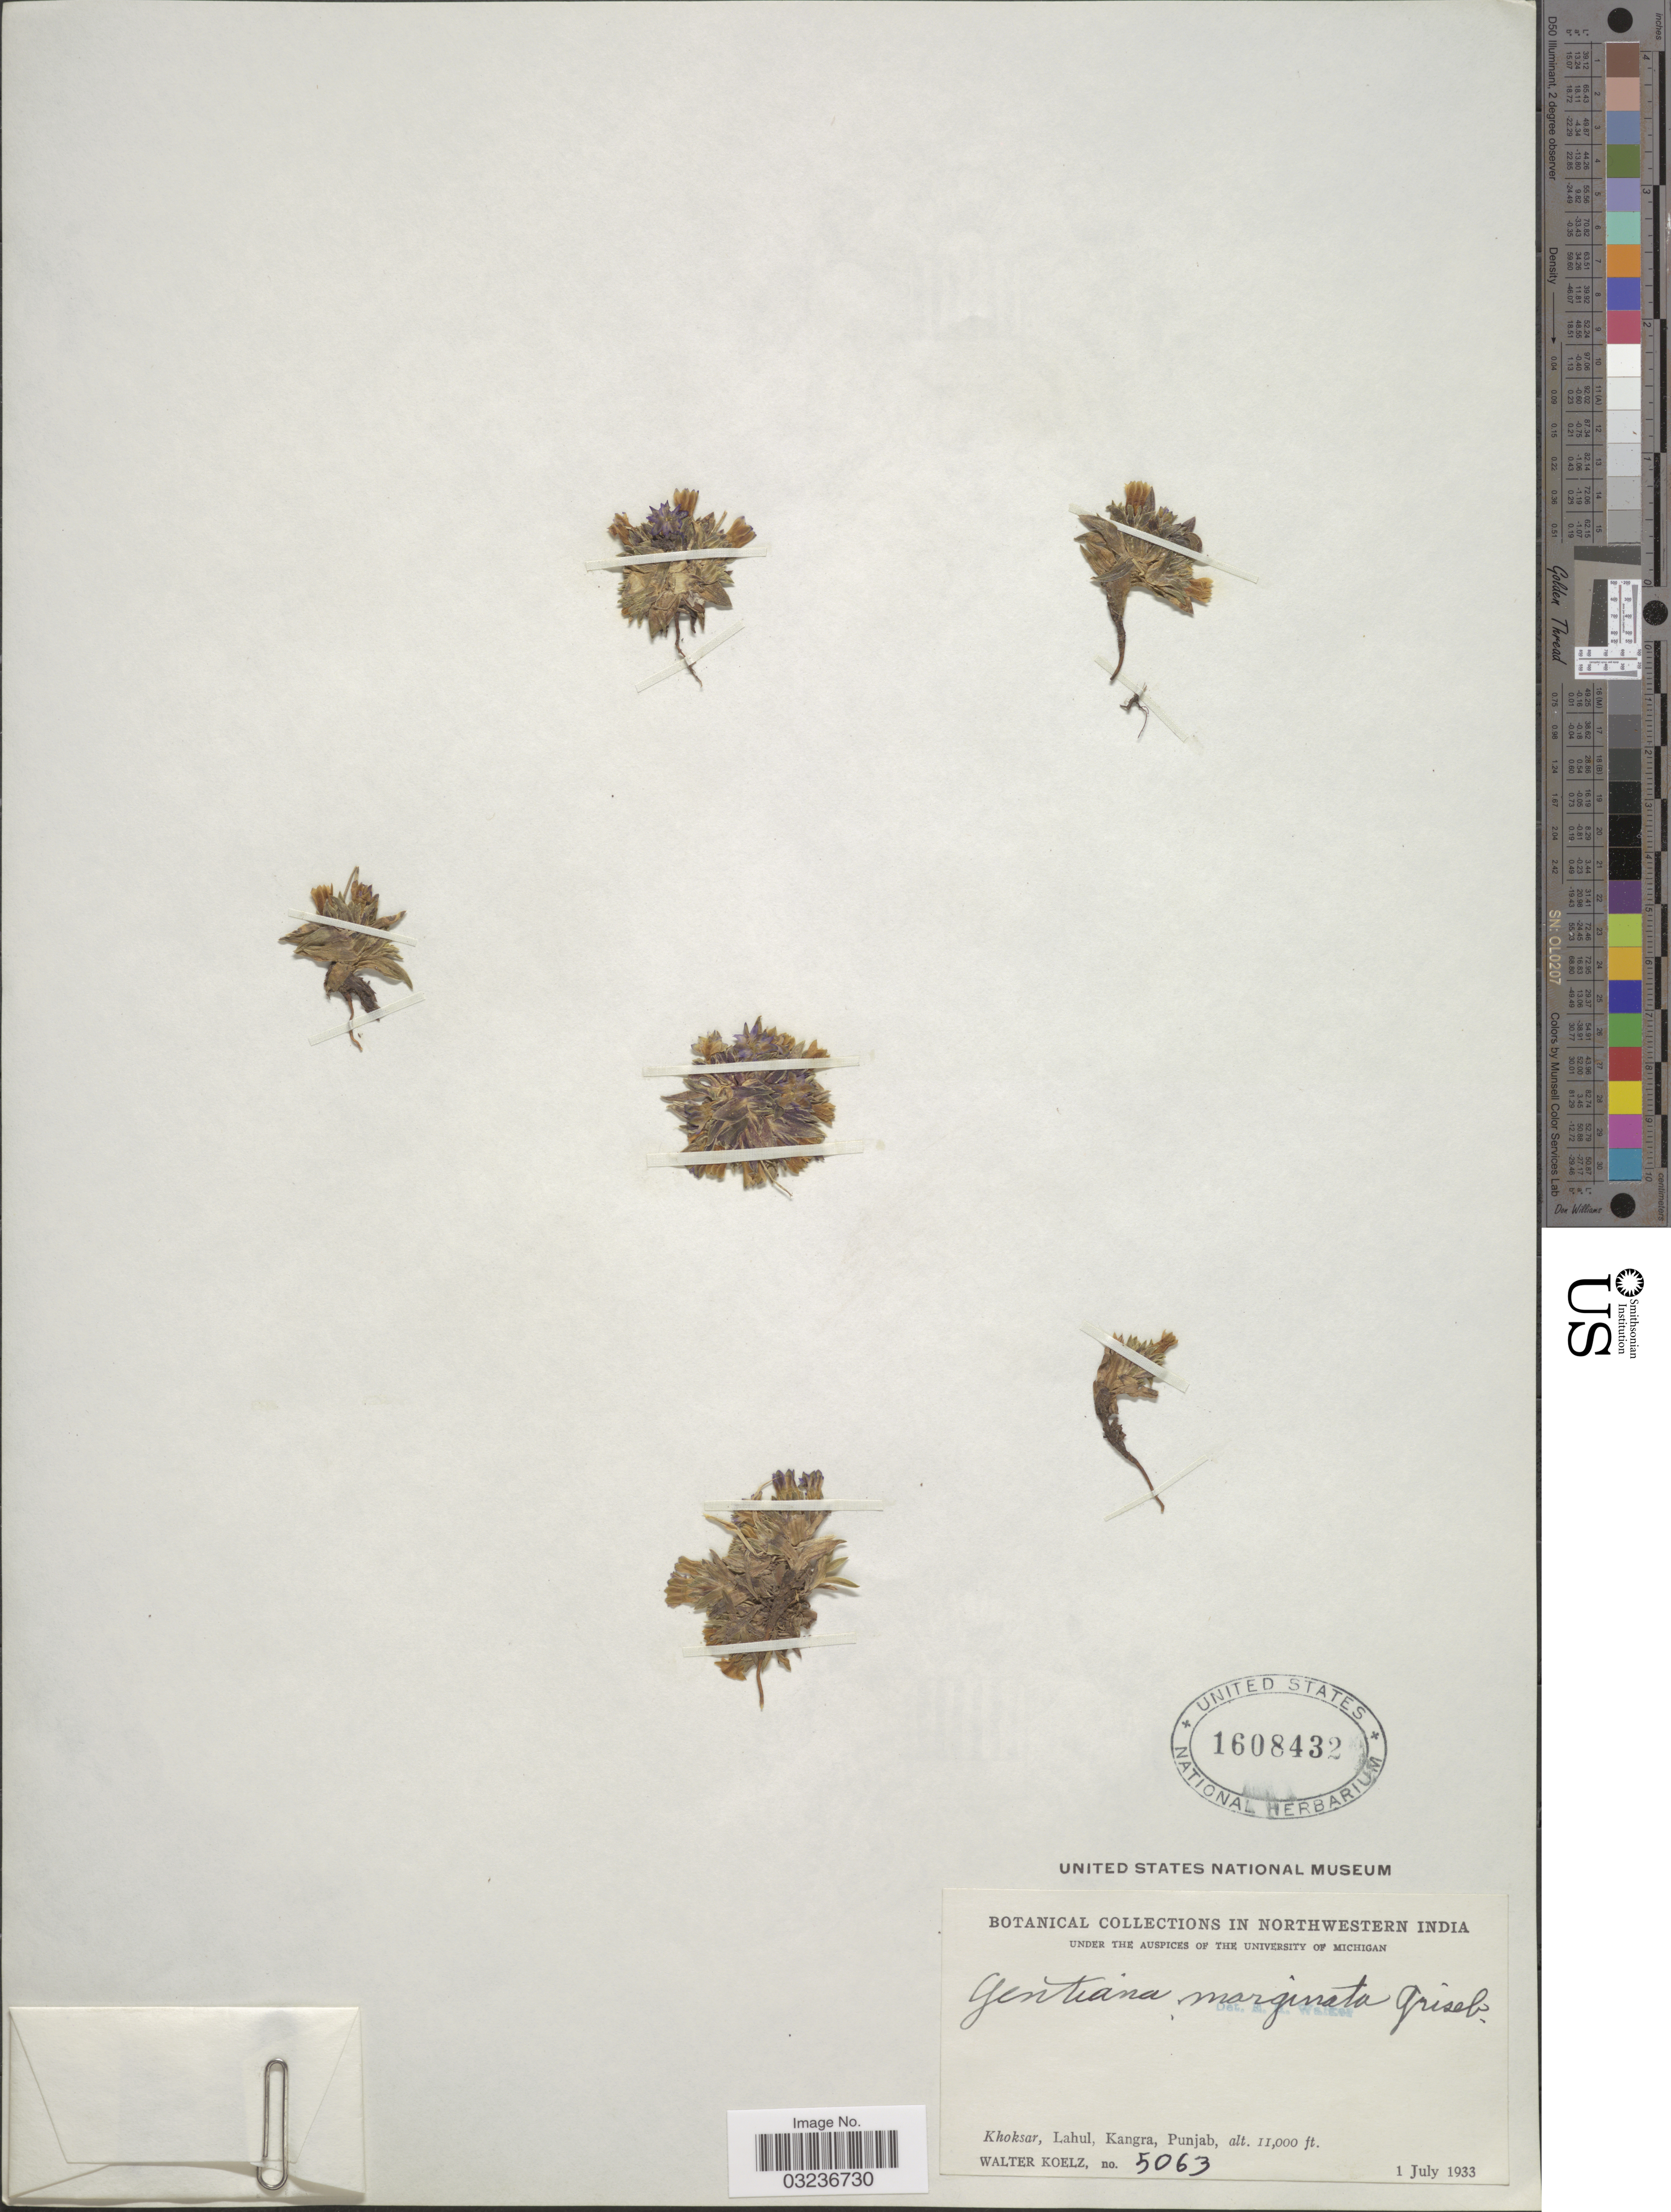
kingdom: Plantae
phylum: Tracheophyta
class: Magnoliopsida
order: Gentianales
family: Gentianaceae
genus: Gentiana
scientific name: Gentiana marginata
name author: Turcz. ex Besser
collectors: W. N. Koelz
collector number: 5063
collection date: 1933-07-01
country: India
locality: Northwestern India, Khoksar, Lahul, Kangra, Punjab.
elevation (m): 3353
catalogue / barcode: US 1608432